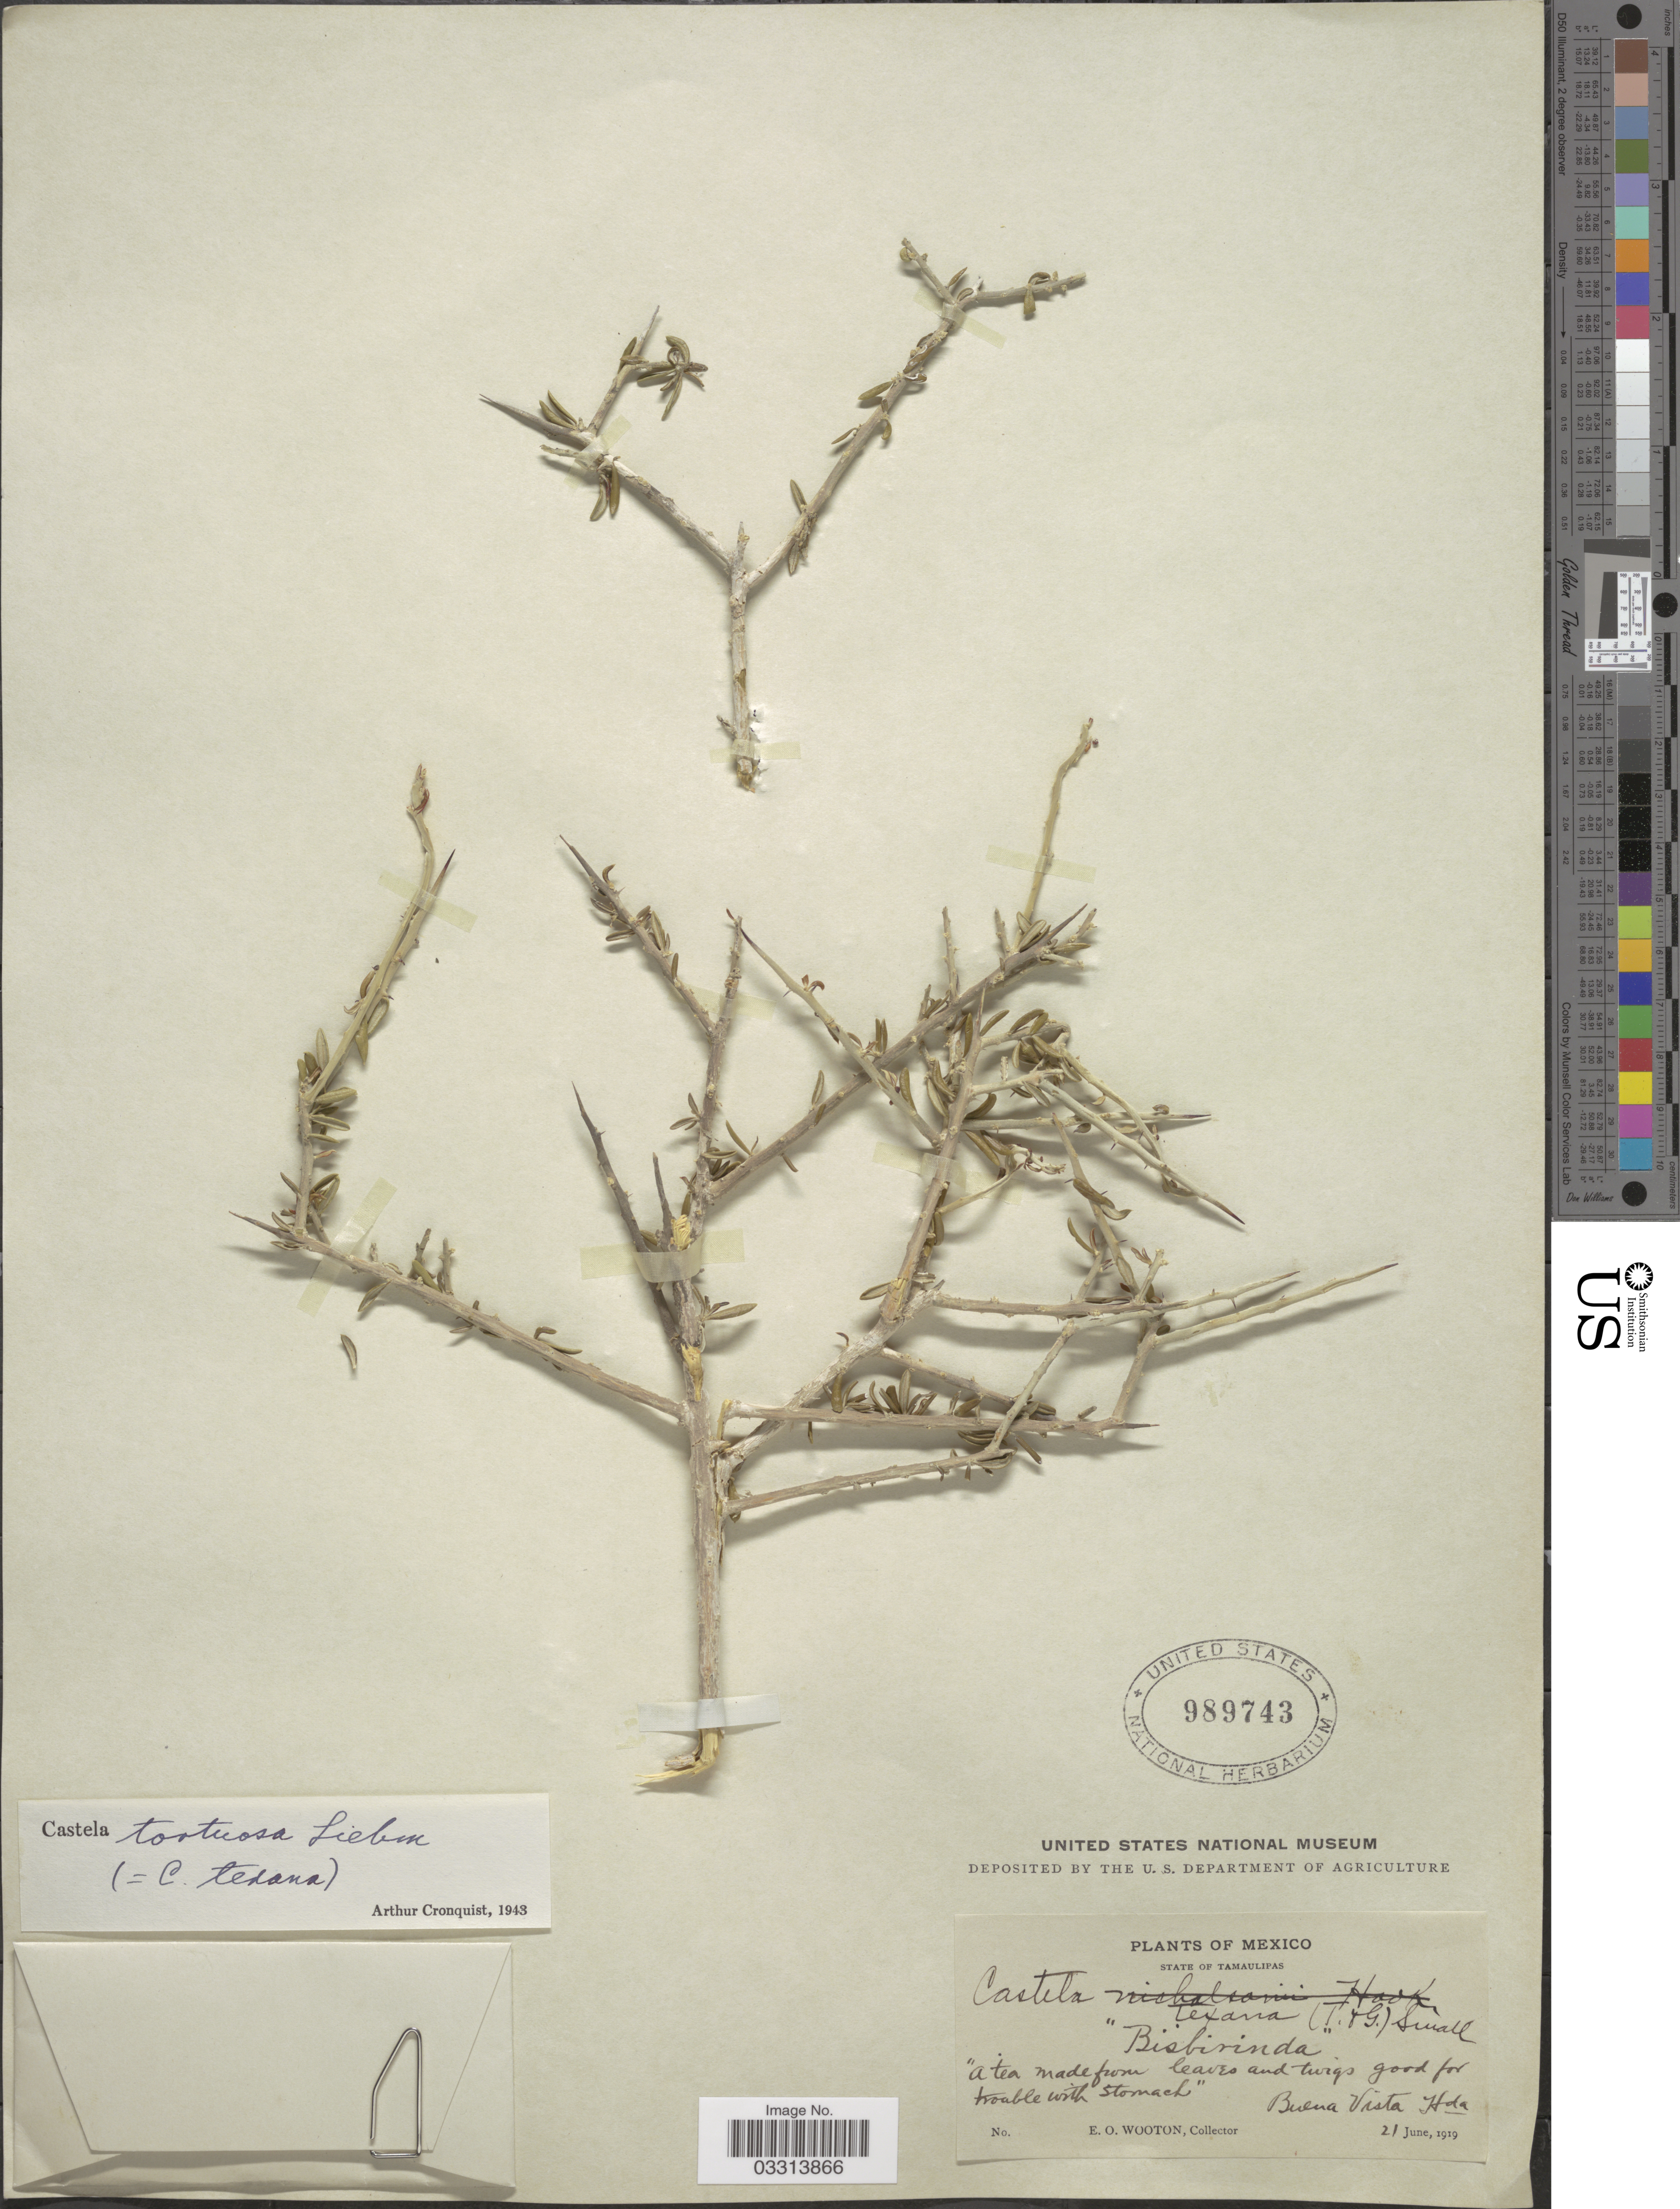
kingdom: Plantae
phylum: Tracheophyta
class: Magnoliopsida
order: Sapindales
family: Simaroubaceae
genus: Castela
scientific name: Castela tortuosa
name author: Liebm.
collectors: E. O. Wooton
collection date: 1919-06-21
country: Mexico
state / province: Tamaulipas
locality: Buena Vista Hda.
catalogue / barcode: US 989743